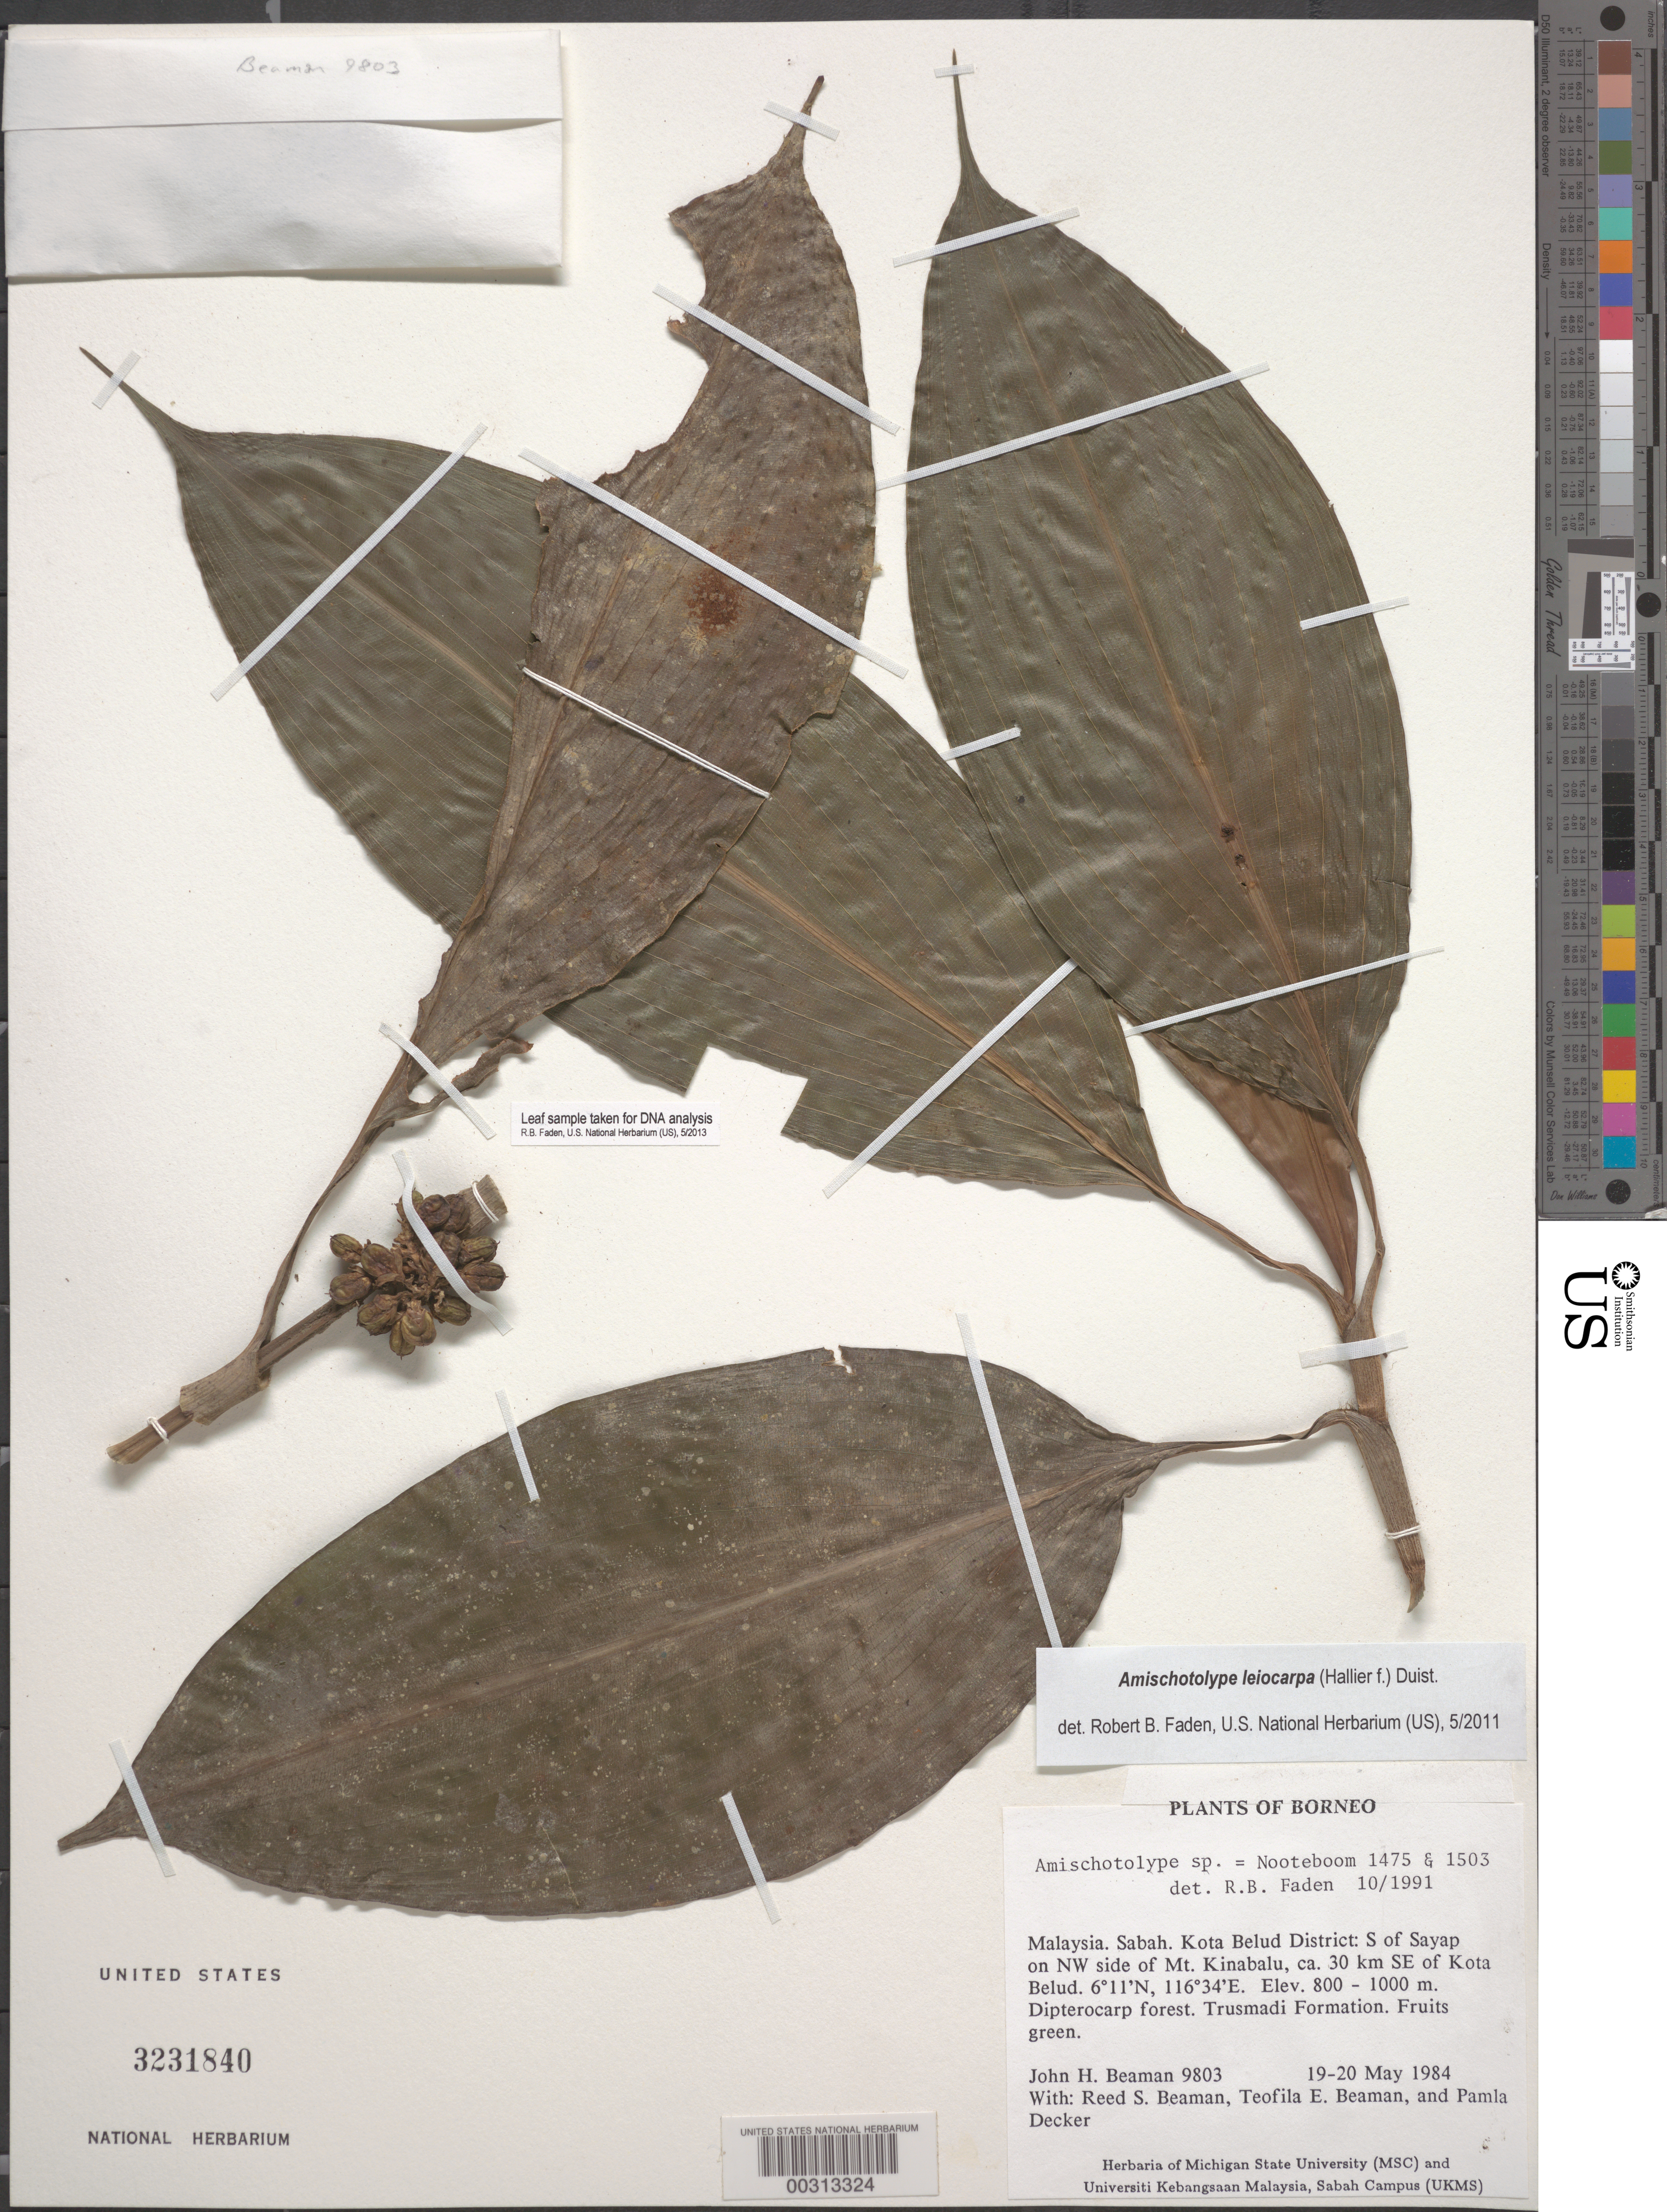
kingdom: Plantae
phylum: Tracheophyta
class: Liliopsida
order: Commelinales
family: Commelinaceae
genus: Amischotolype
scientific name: Amischotolype leiocarpa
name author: (Hallier f.) Duist.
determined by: Faden, Robert B., (US), Smithsonian Institution - National Museum of Natural History (UNITED STATES)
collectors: J. H. Beaman, R. S. Beaman, T. E. Beaman & P. Decker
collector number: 9803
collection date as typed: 19 May 1984 and 20 Jun 1984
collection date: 1984-05-19,1984-06-20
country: Malaysia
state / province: Sabah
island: Borneo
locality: Kota belud district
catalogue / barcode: US 3231840